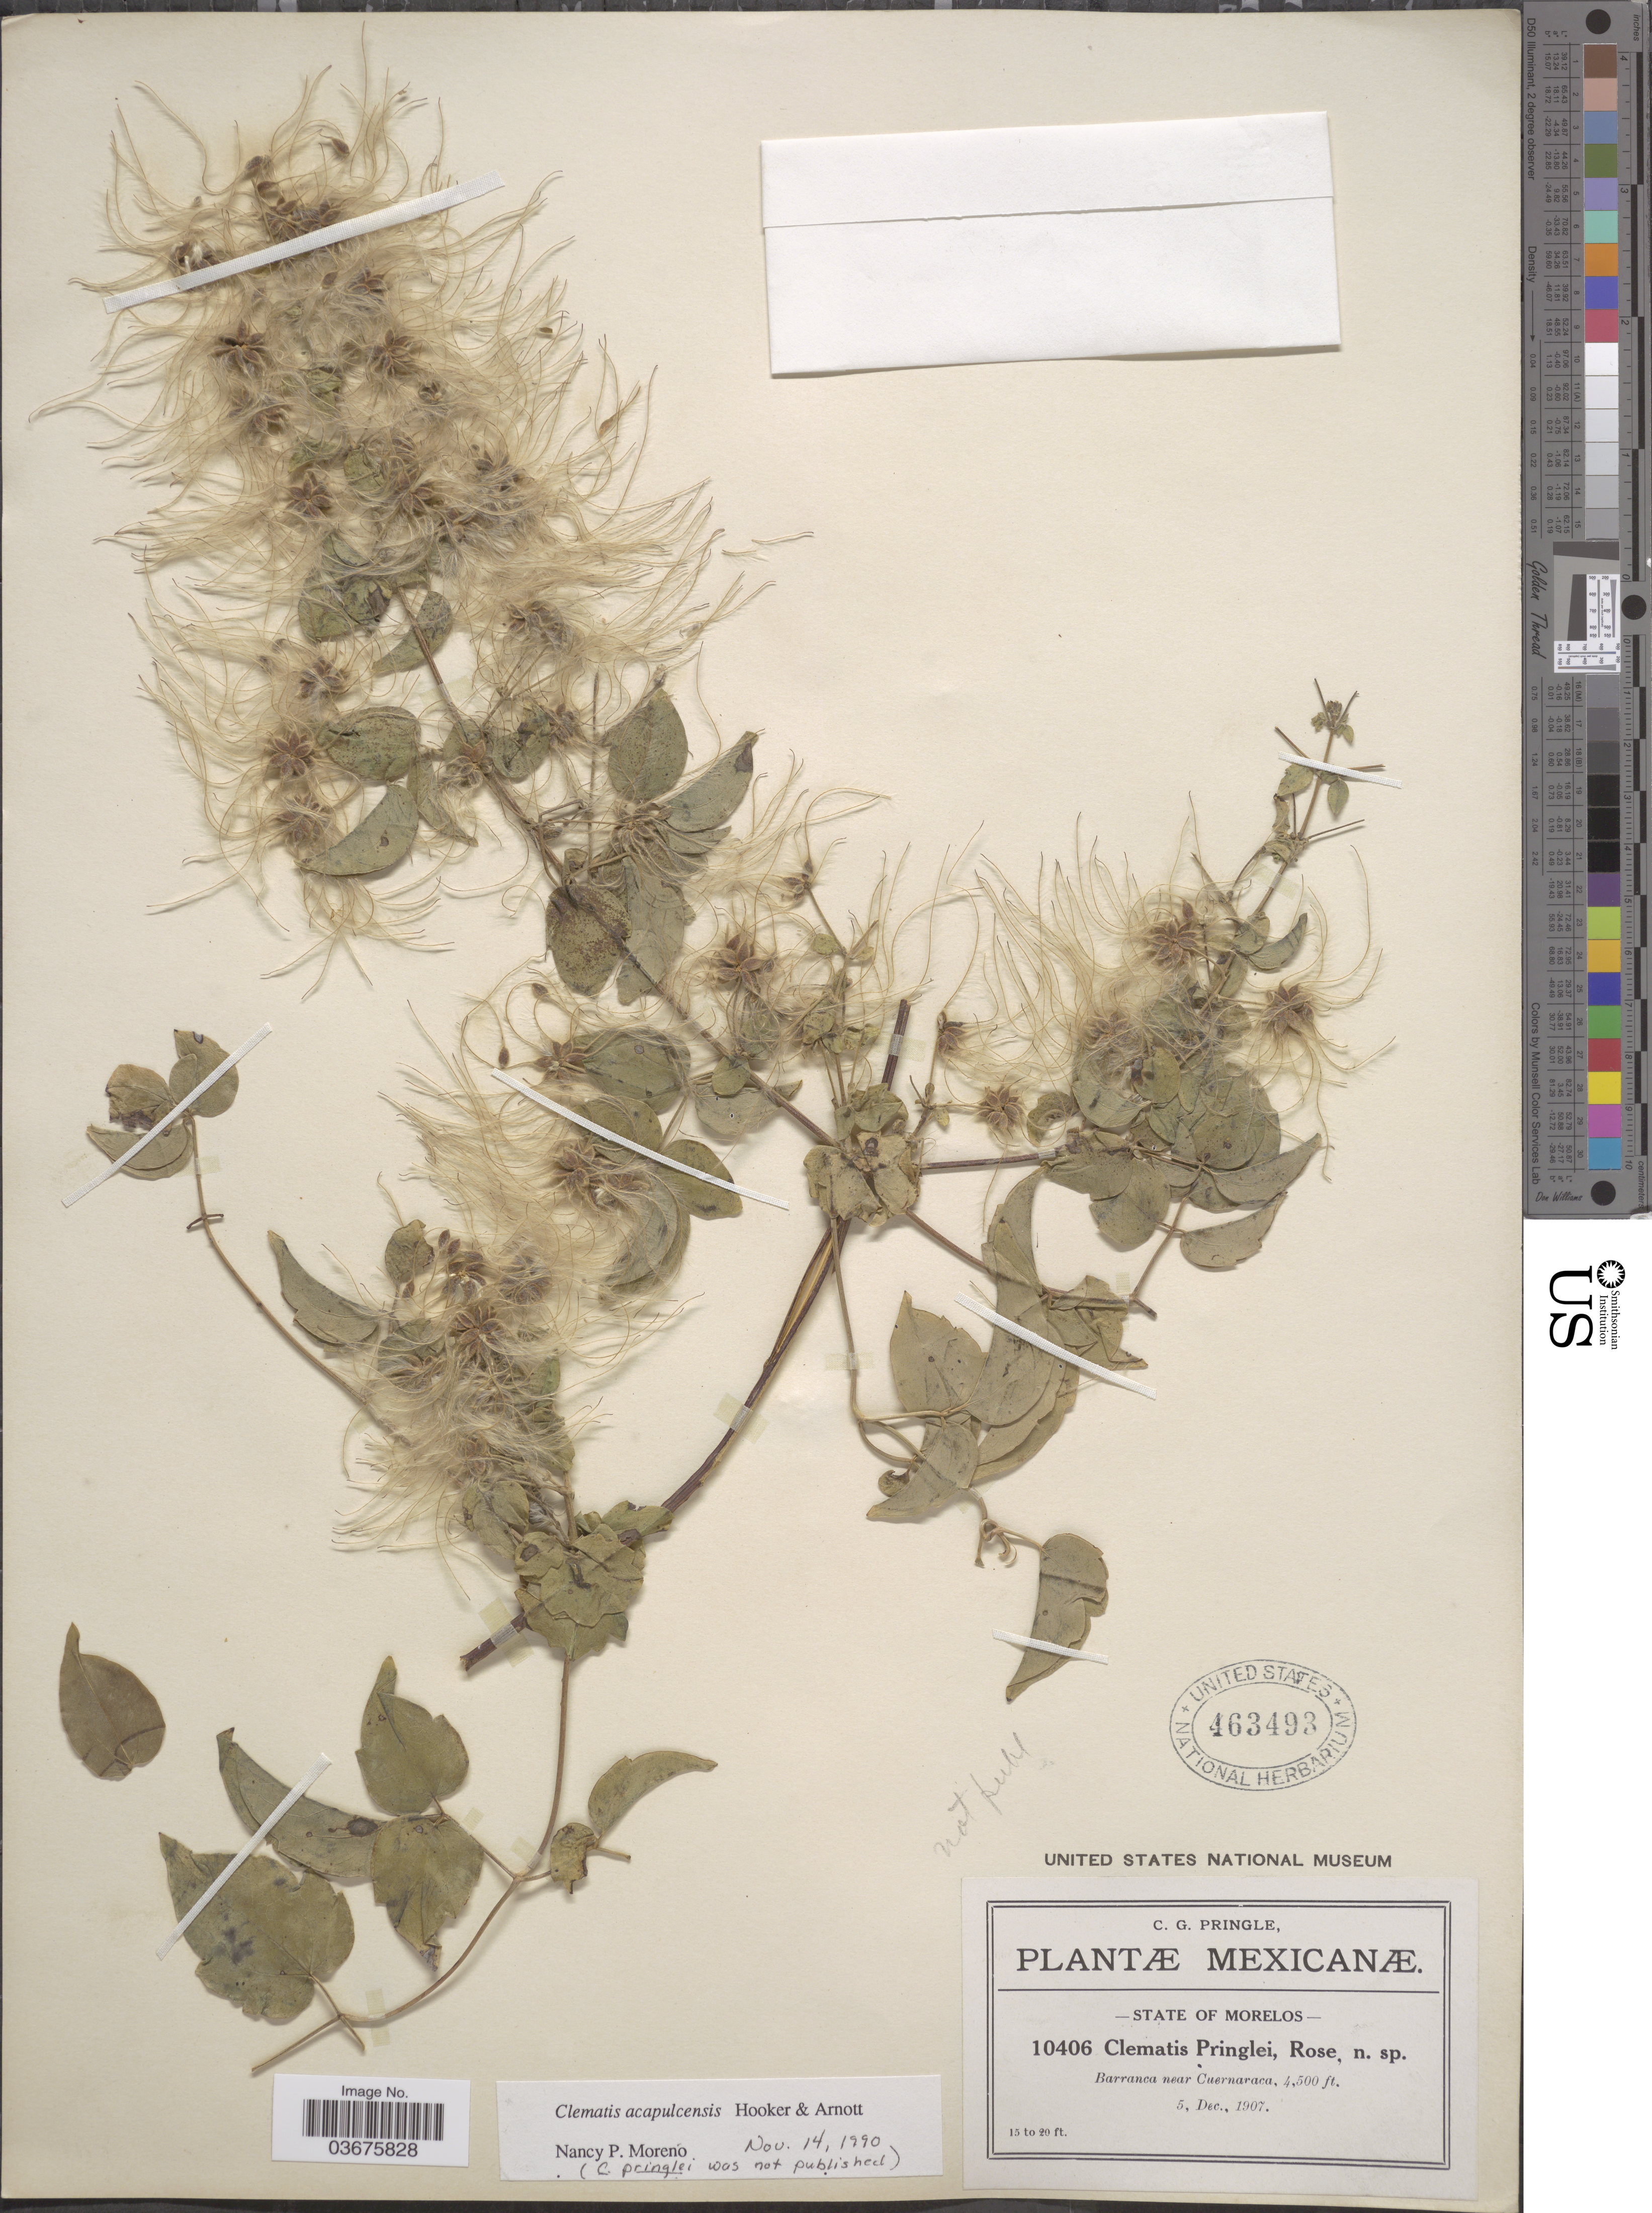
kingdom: Plantae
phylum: Tracheophyta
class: Magnoliopsida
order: Ranunculales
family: Ranunculaceae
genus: Clematis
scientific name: Clematis acapulcensis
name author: Hook. & Arn.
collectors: C. G. Pringle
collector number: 10406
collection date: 1907-12-05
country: Mexico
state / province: Morelos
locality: Barranca near Cuernaraca.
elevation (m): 1372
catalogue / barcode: US 463493